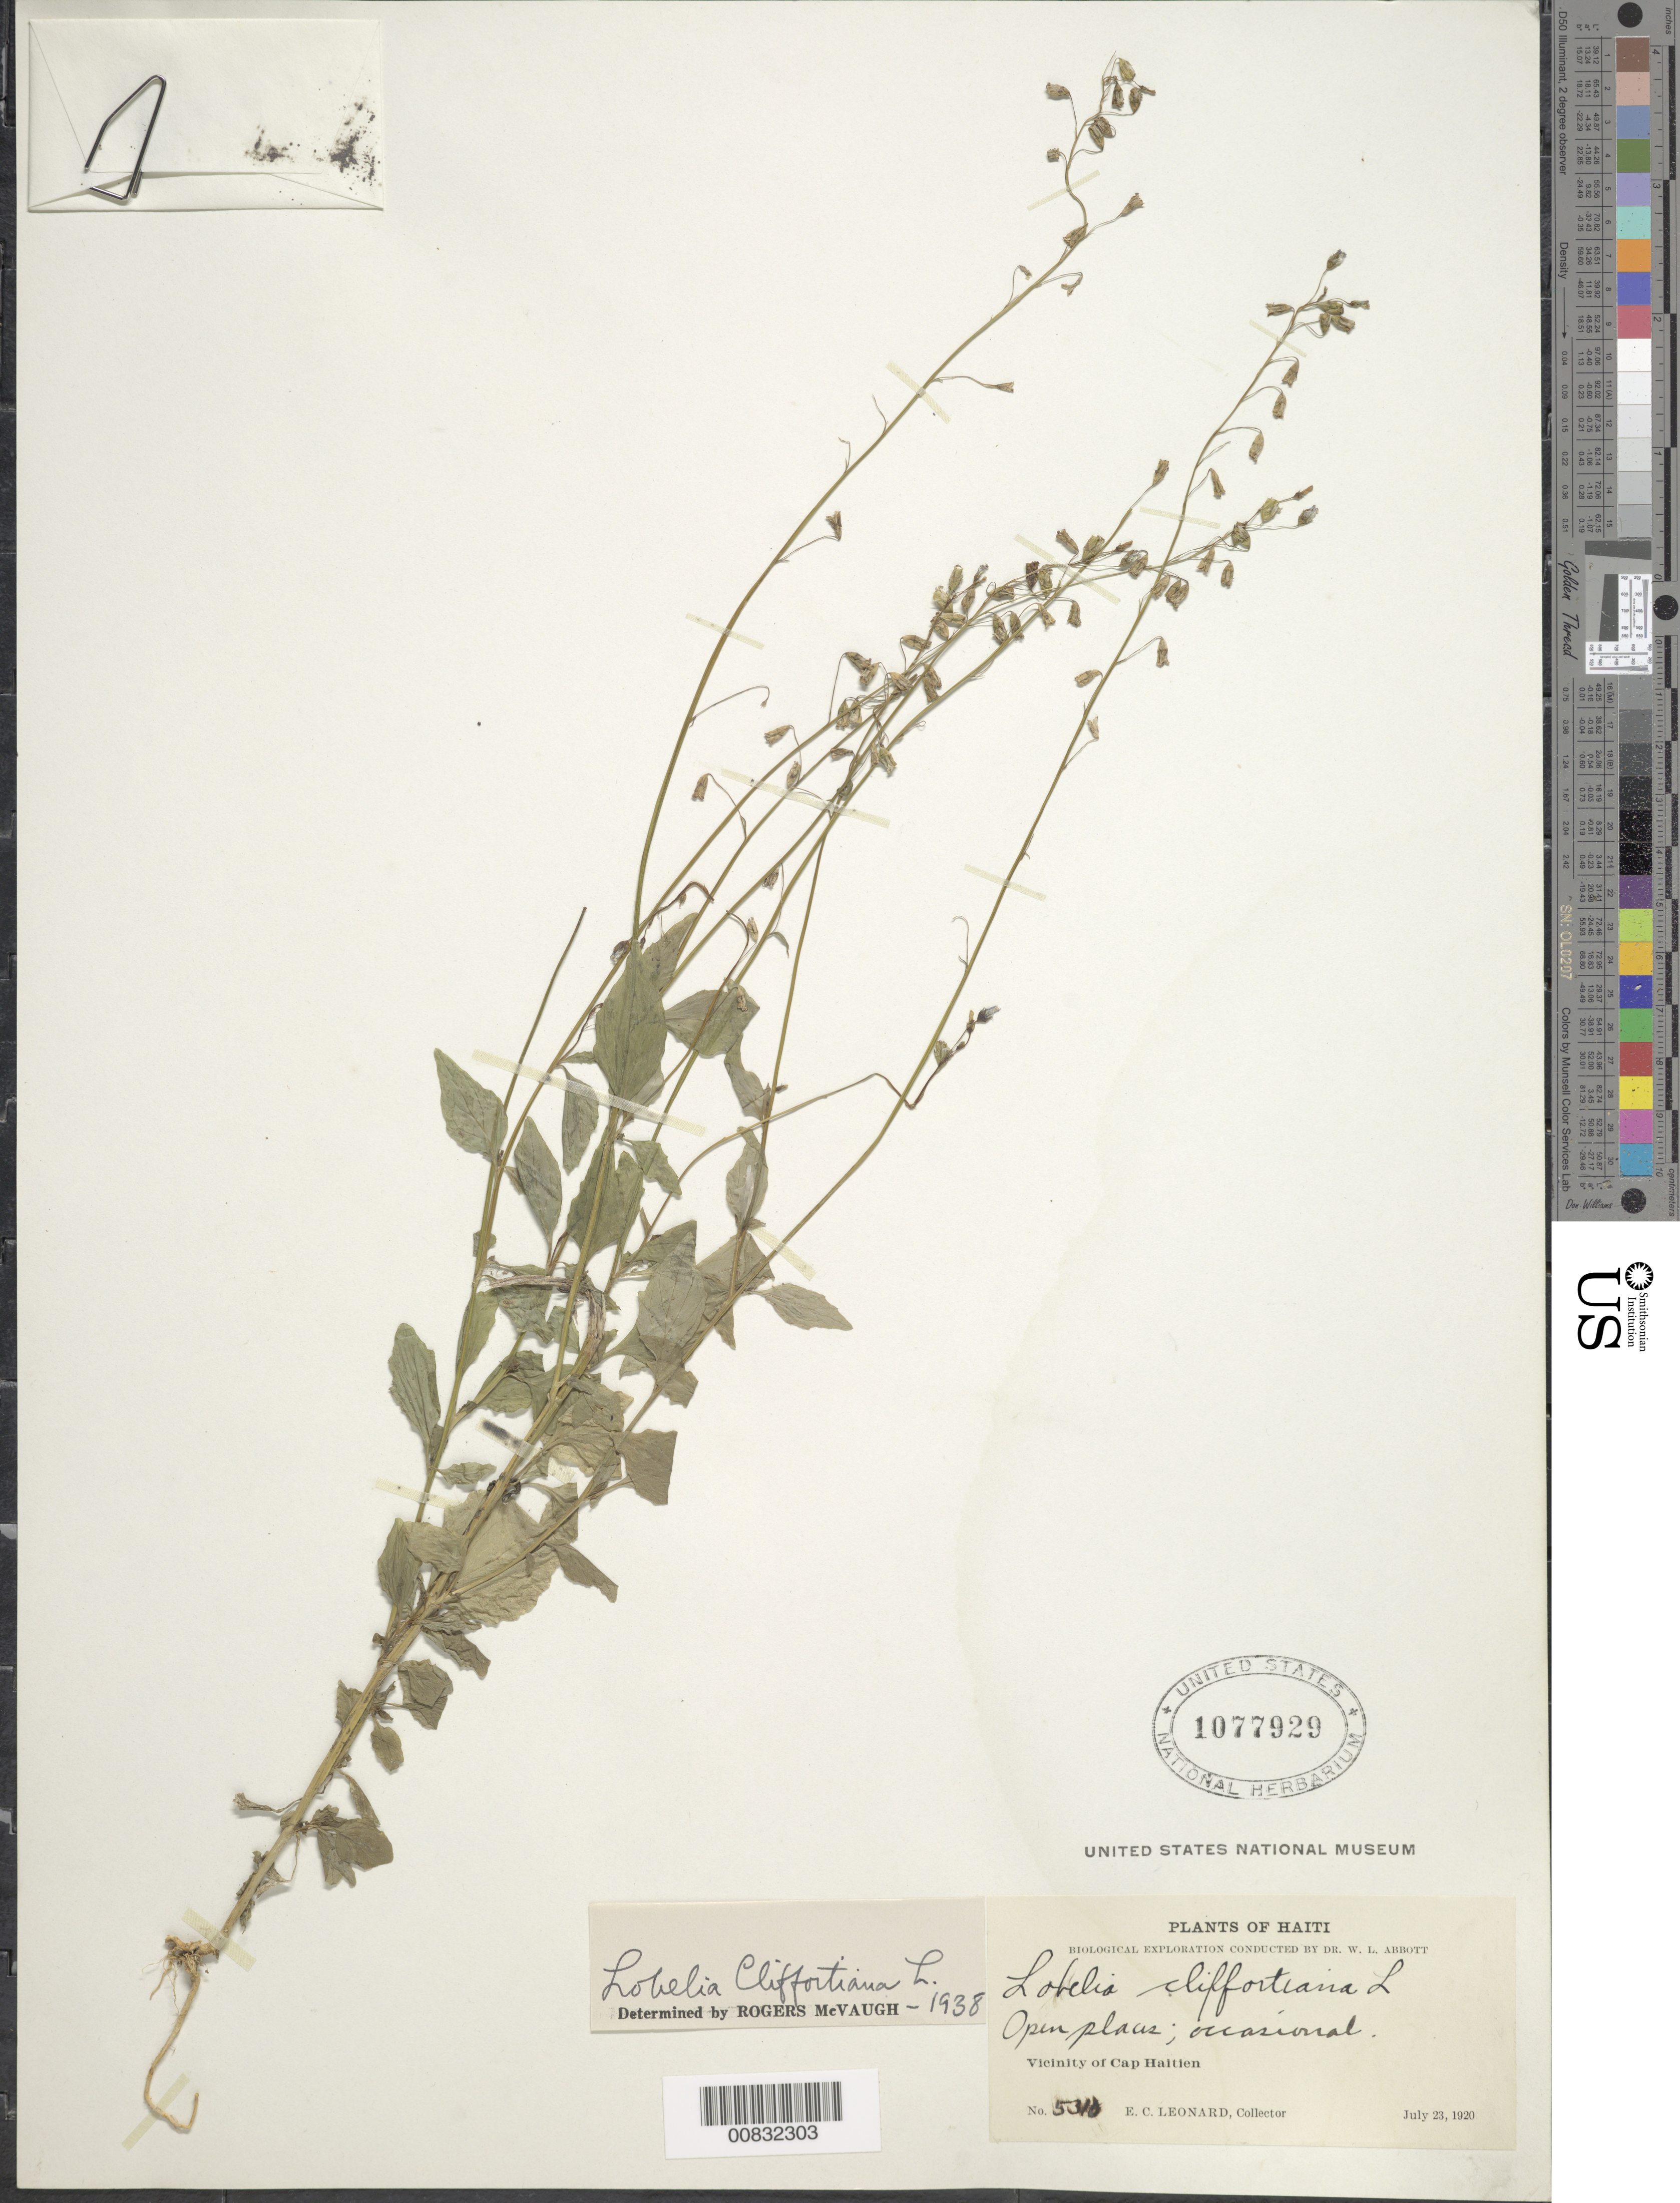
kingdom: Plantae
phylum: Tracheophyta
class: Magnoliopsida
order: Asterales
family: Campanulaceae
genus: Lobelia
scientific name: Lobelia cliffortiana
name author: L.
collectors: E. C. Leonard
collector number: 5310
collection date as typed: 23 Jul 1920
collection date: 1920-07-23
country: Haiti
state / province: Nord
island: Hispaniola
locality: Vicinity of Cap Haitien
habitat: Open places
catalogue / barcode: US 1077929